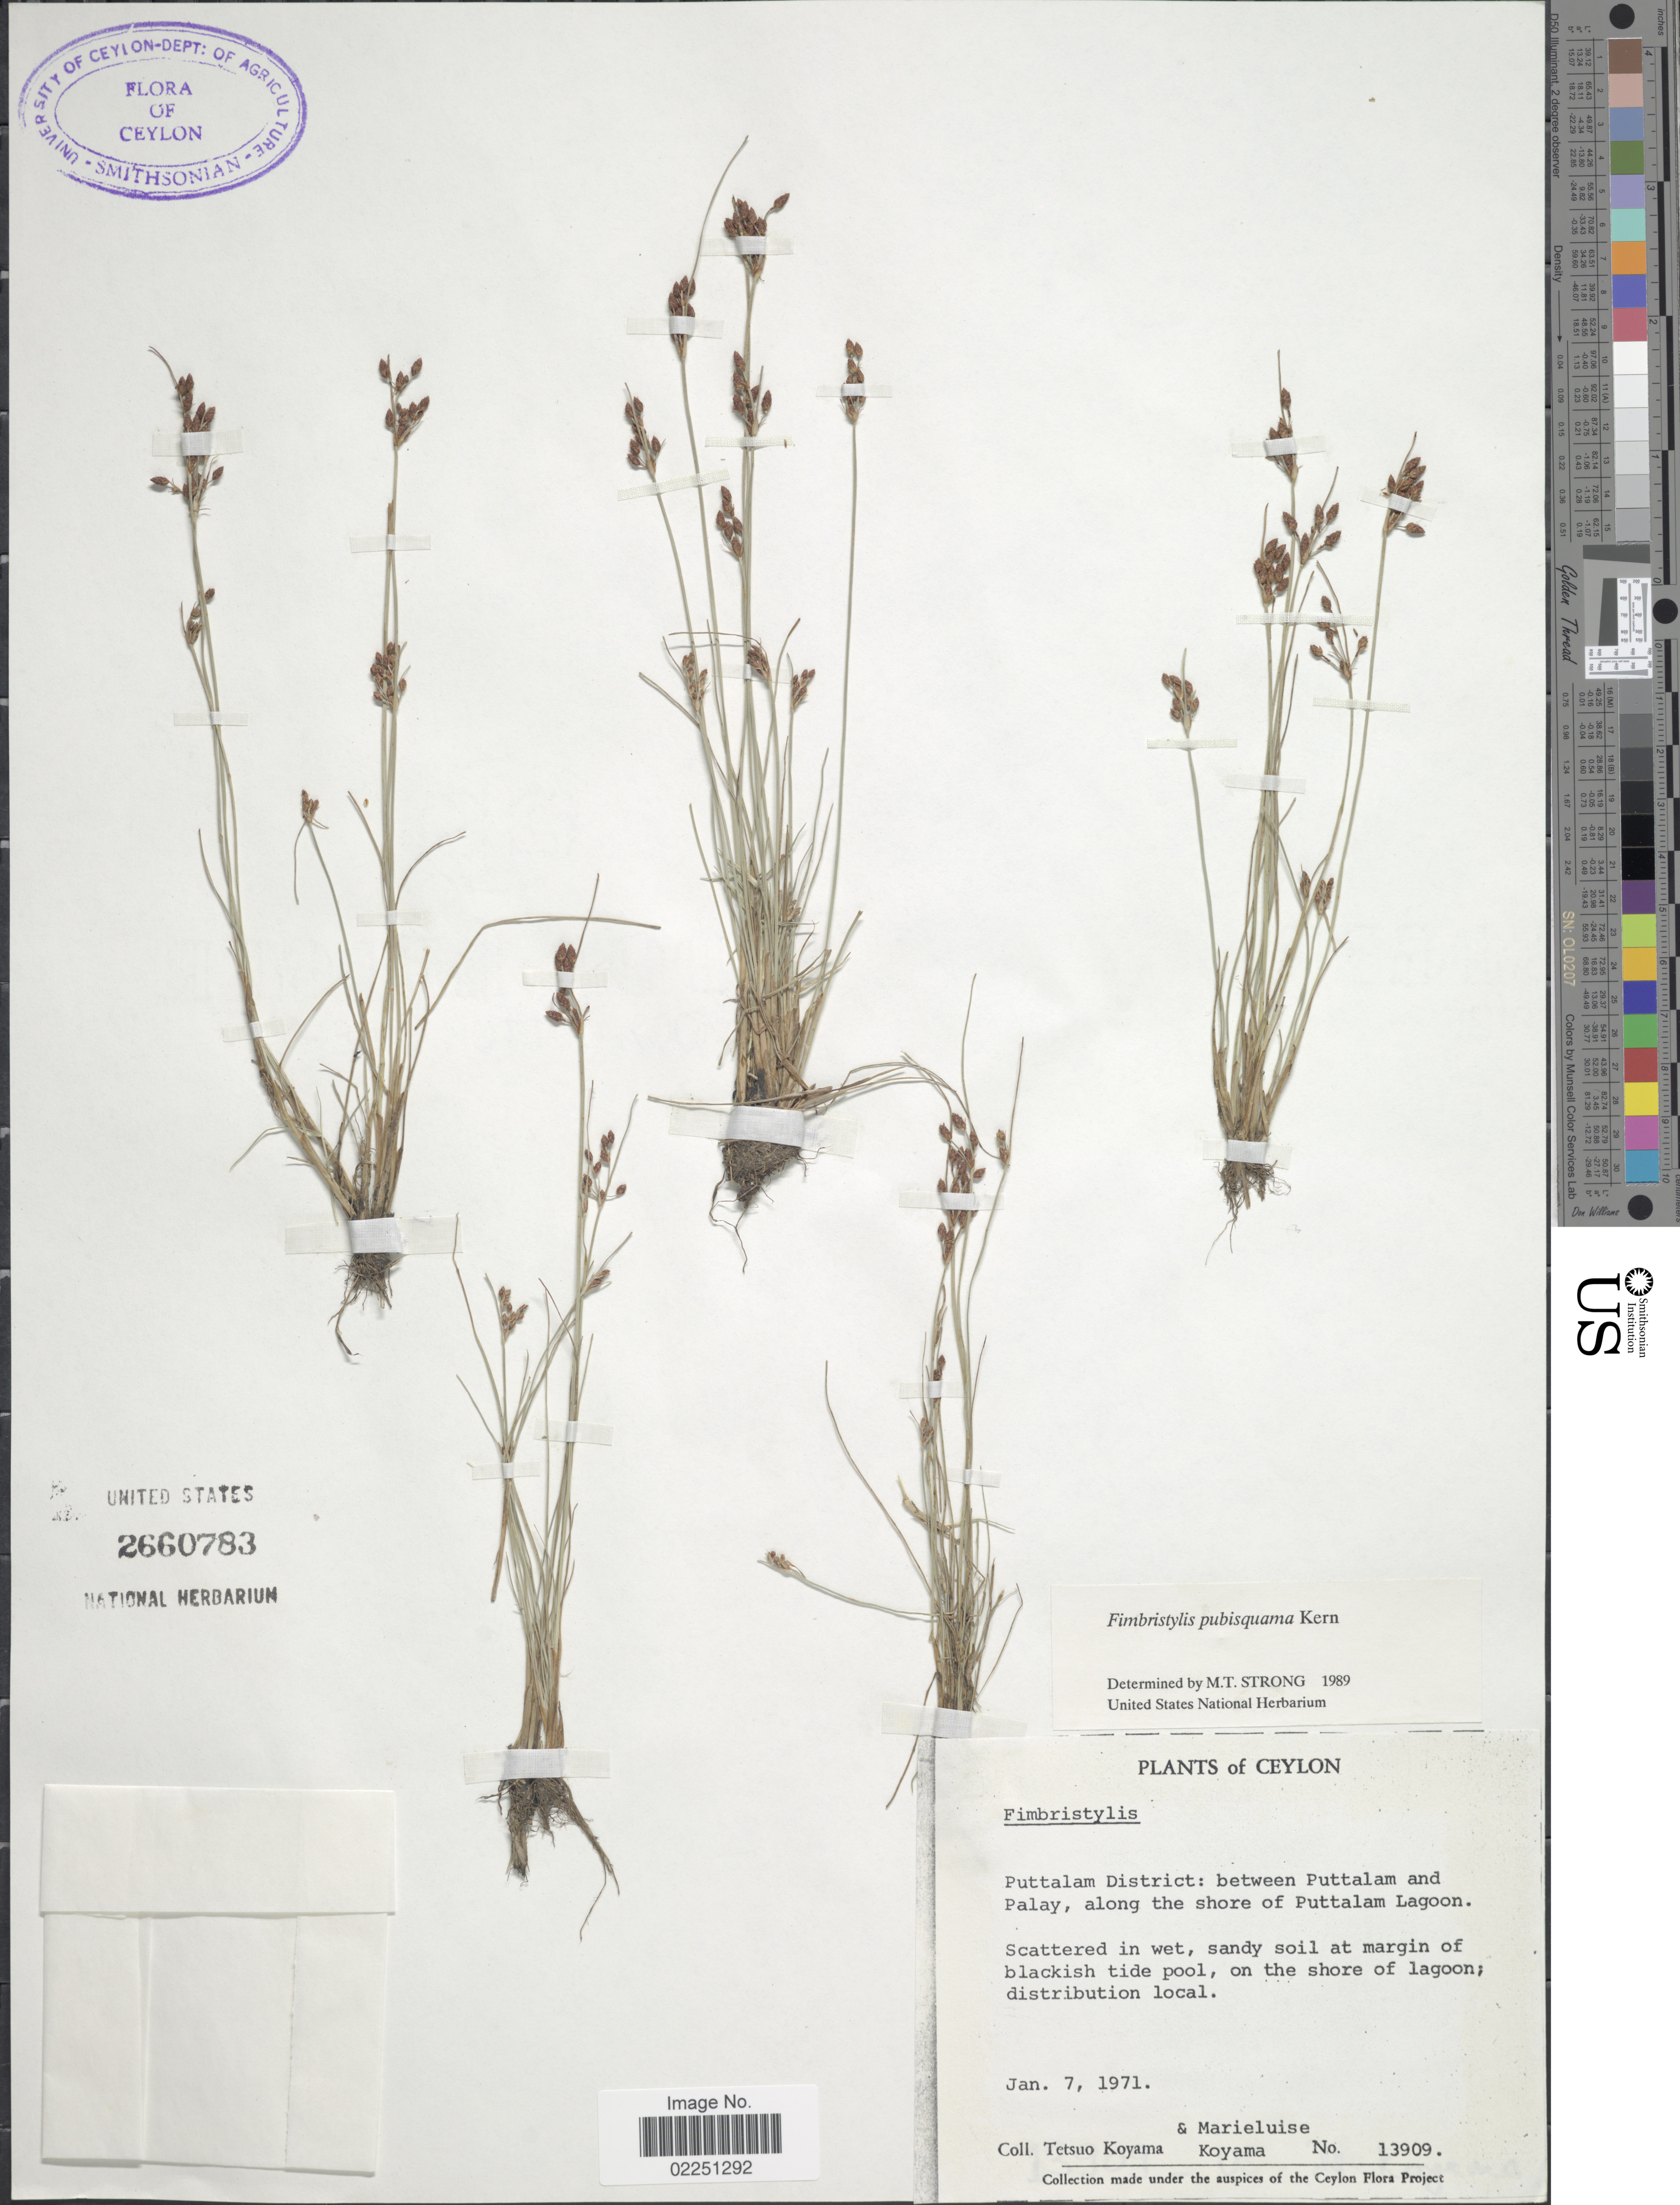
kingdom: Plantae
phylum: Tracheophyta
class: Liliopsida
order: Poales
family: Cyperaceae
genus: Fimbristylis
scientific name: Fimbristylis pubisquama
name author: J. Kern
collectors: T. Koyama & M. Koyama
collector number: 13909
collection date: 1971-01-07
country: Sri Lanka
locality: Ceylon. Puttalam District: between Puttalam and Palay, along the shore of Puttalam Lagoon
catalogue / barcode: US 2660783